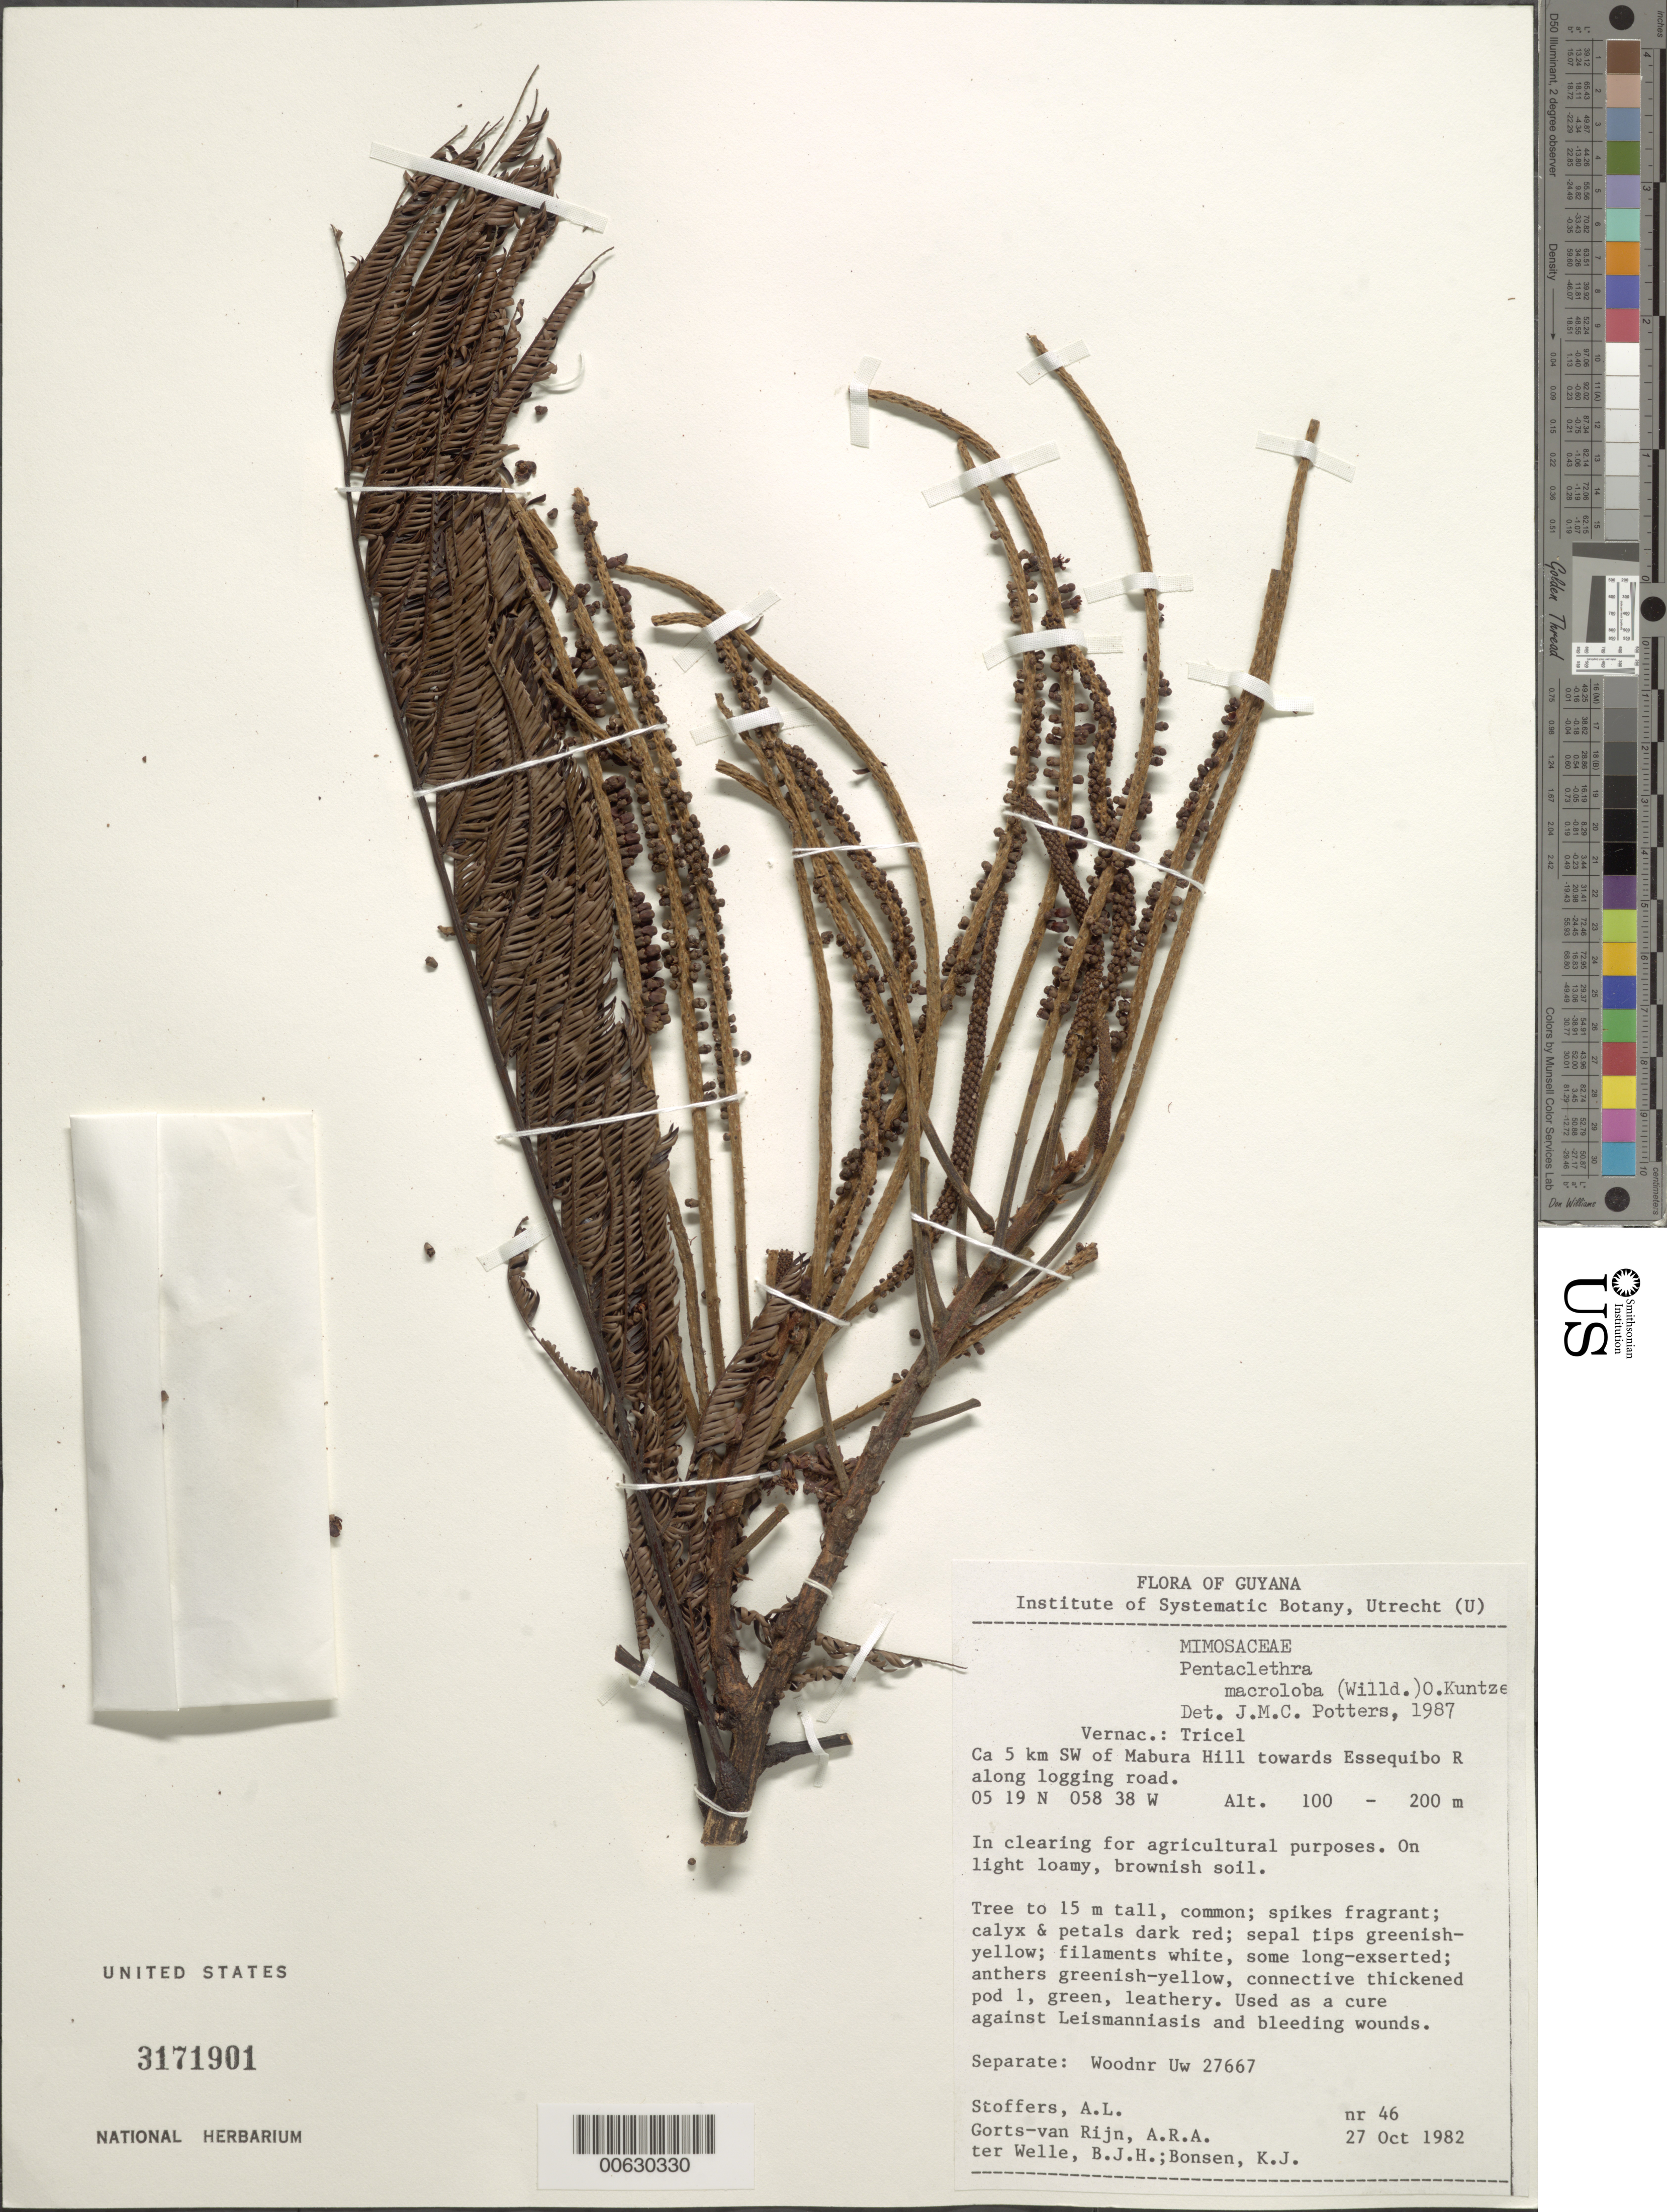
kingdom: Plantae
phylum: Tracheophyta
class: Magnoliopsida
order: Fabales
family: Fabaceae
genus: Pentaclethra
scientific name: Pentaclethra macroloba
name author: (Willd.) Kuntze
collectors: A. Stoffers, A. .R. A. Görts-van Rijn, B. ter Welle & K. Bonsen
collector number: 46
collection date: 1982-10-27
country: Guyana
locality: Guyana, Ca 5 km SW of Mabura Hill towards Essequibo R along logging road.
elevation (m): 100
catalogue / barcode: US 3171901